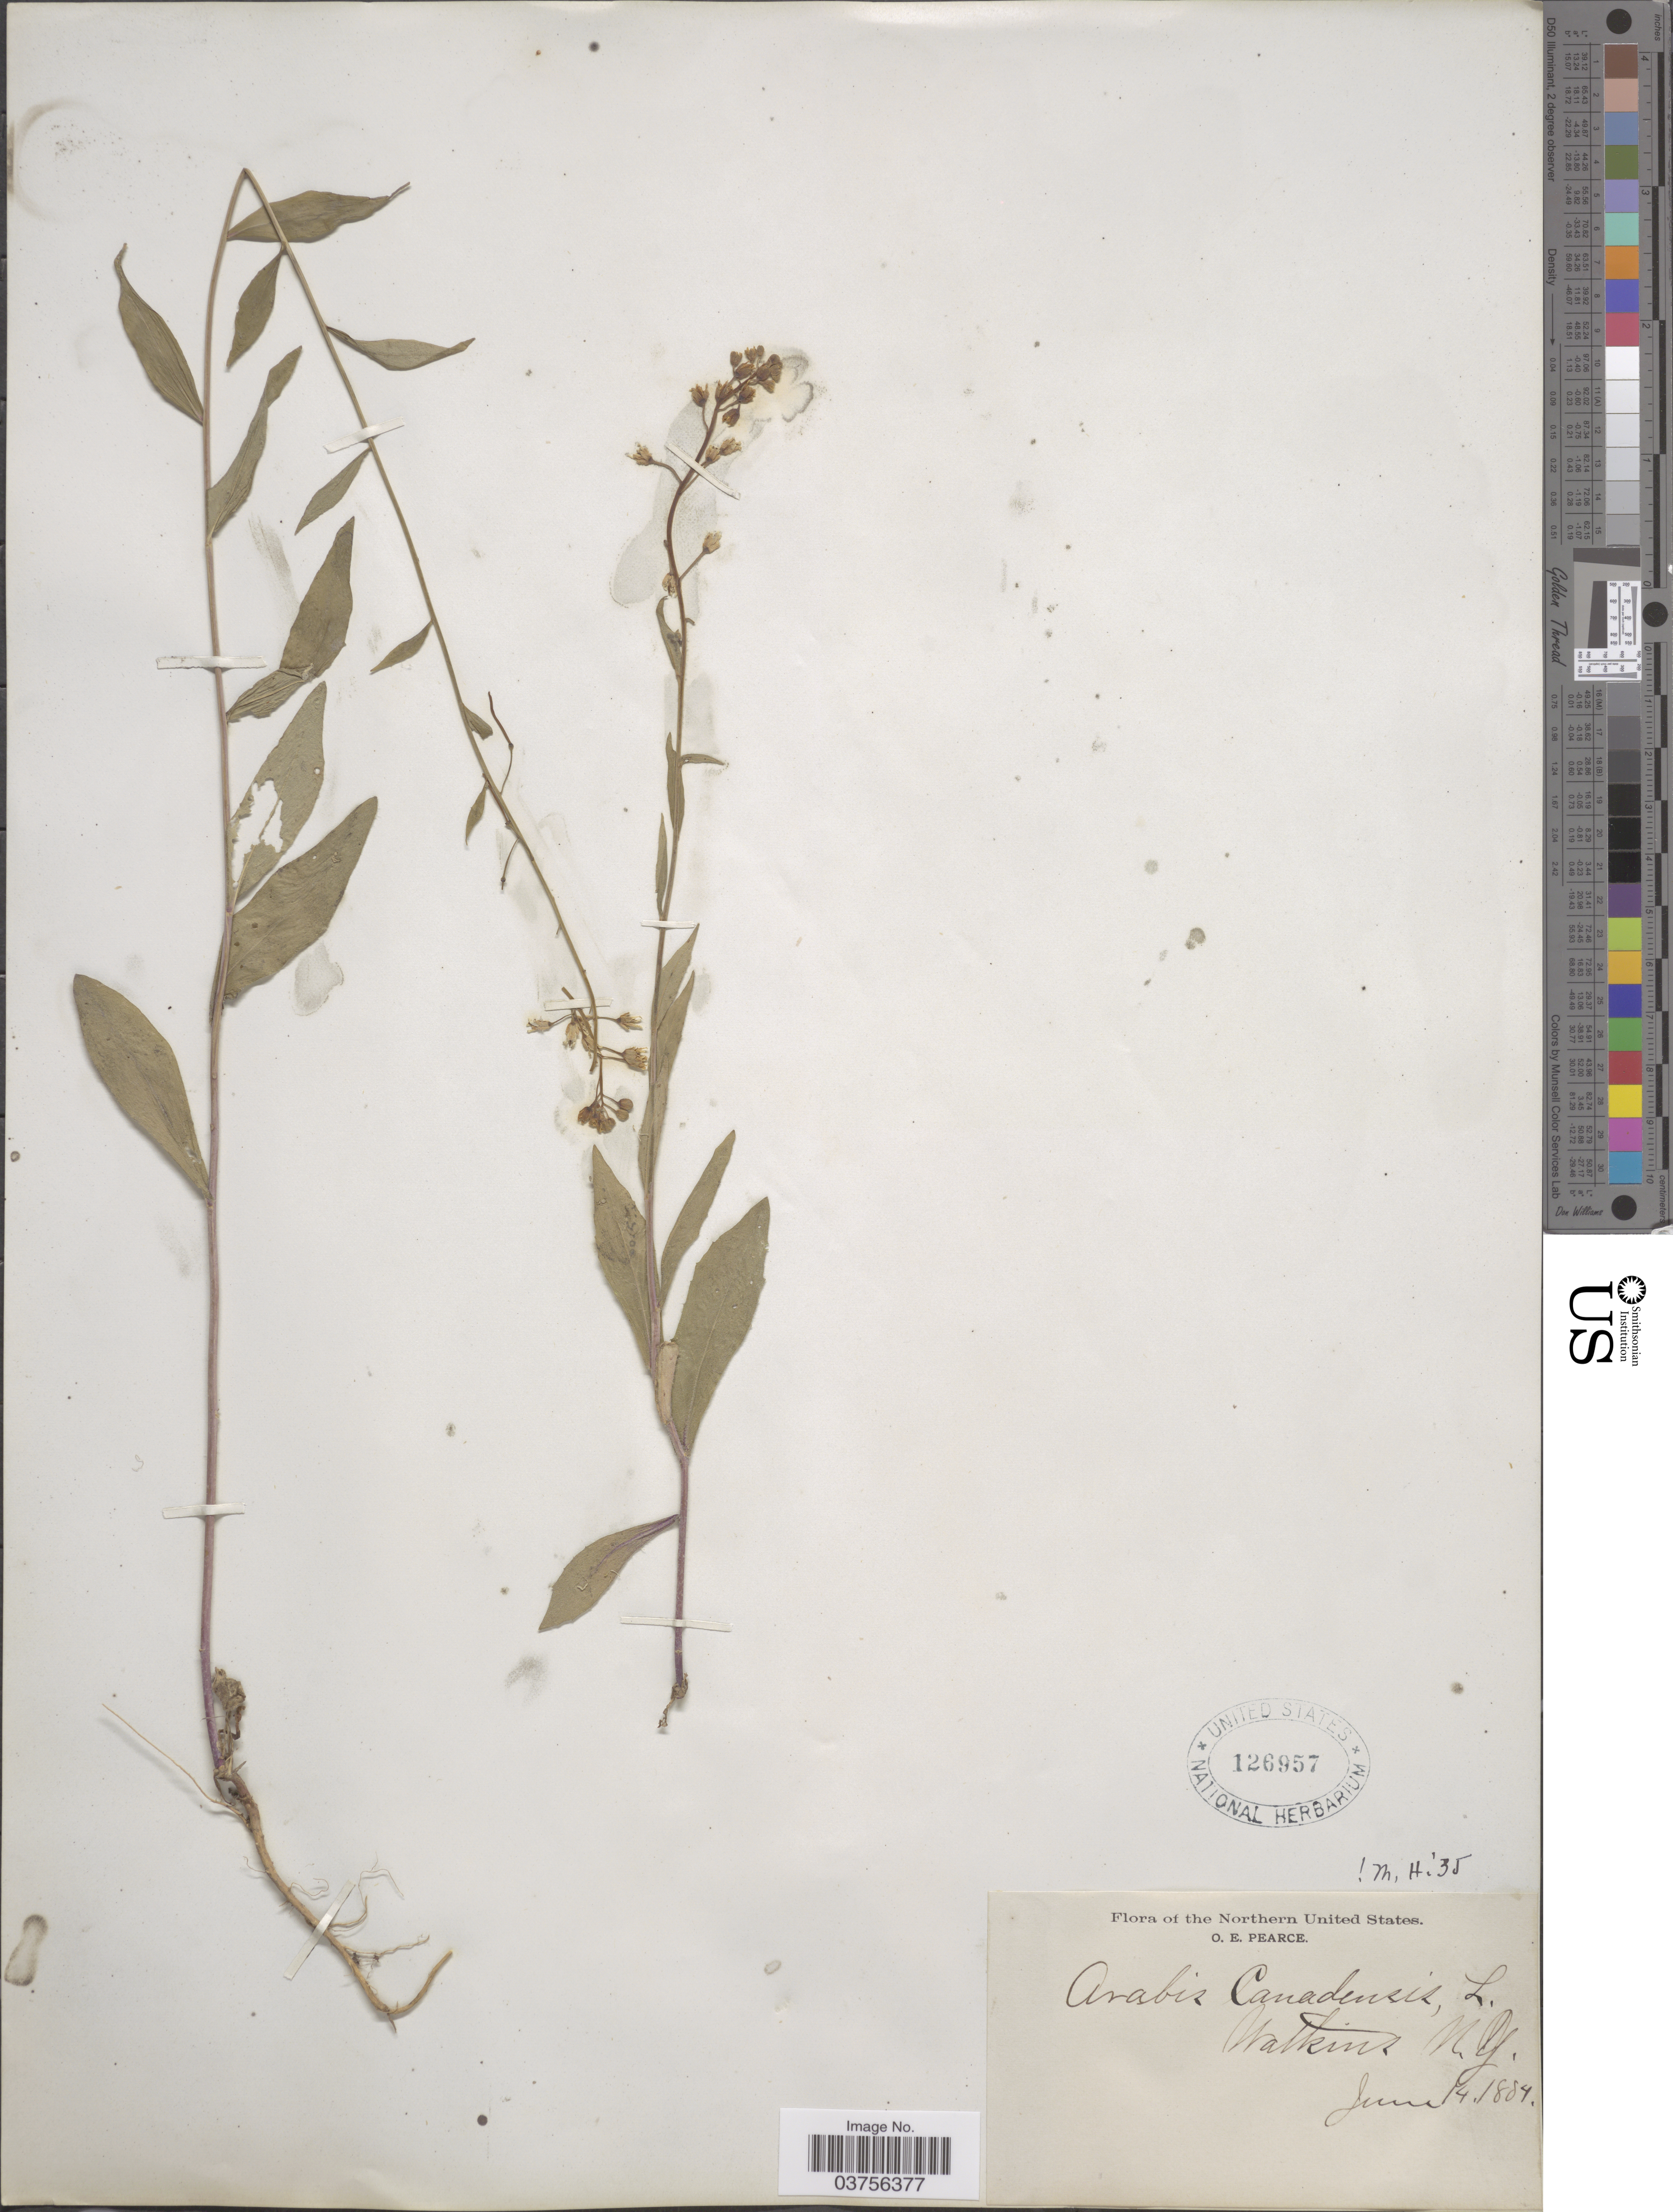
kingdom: Plantae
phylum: Tracheophyta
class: Magnoliopsida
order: Brassicales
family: Brassicaceae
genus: Arabis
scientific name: Arabis canadensis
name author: L.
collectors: O. E. Pearce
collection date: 1884-06-14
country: United States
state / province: New York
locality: Northern United States. Watkin.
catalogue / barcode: US 126957